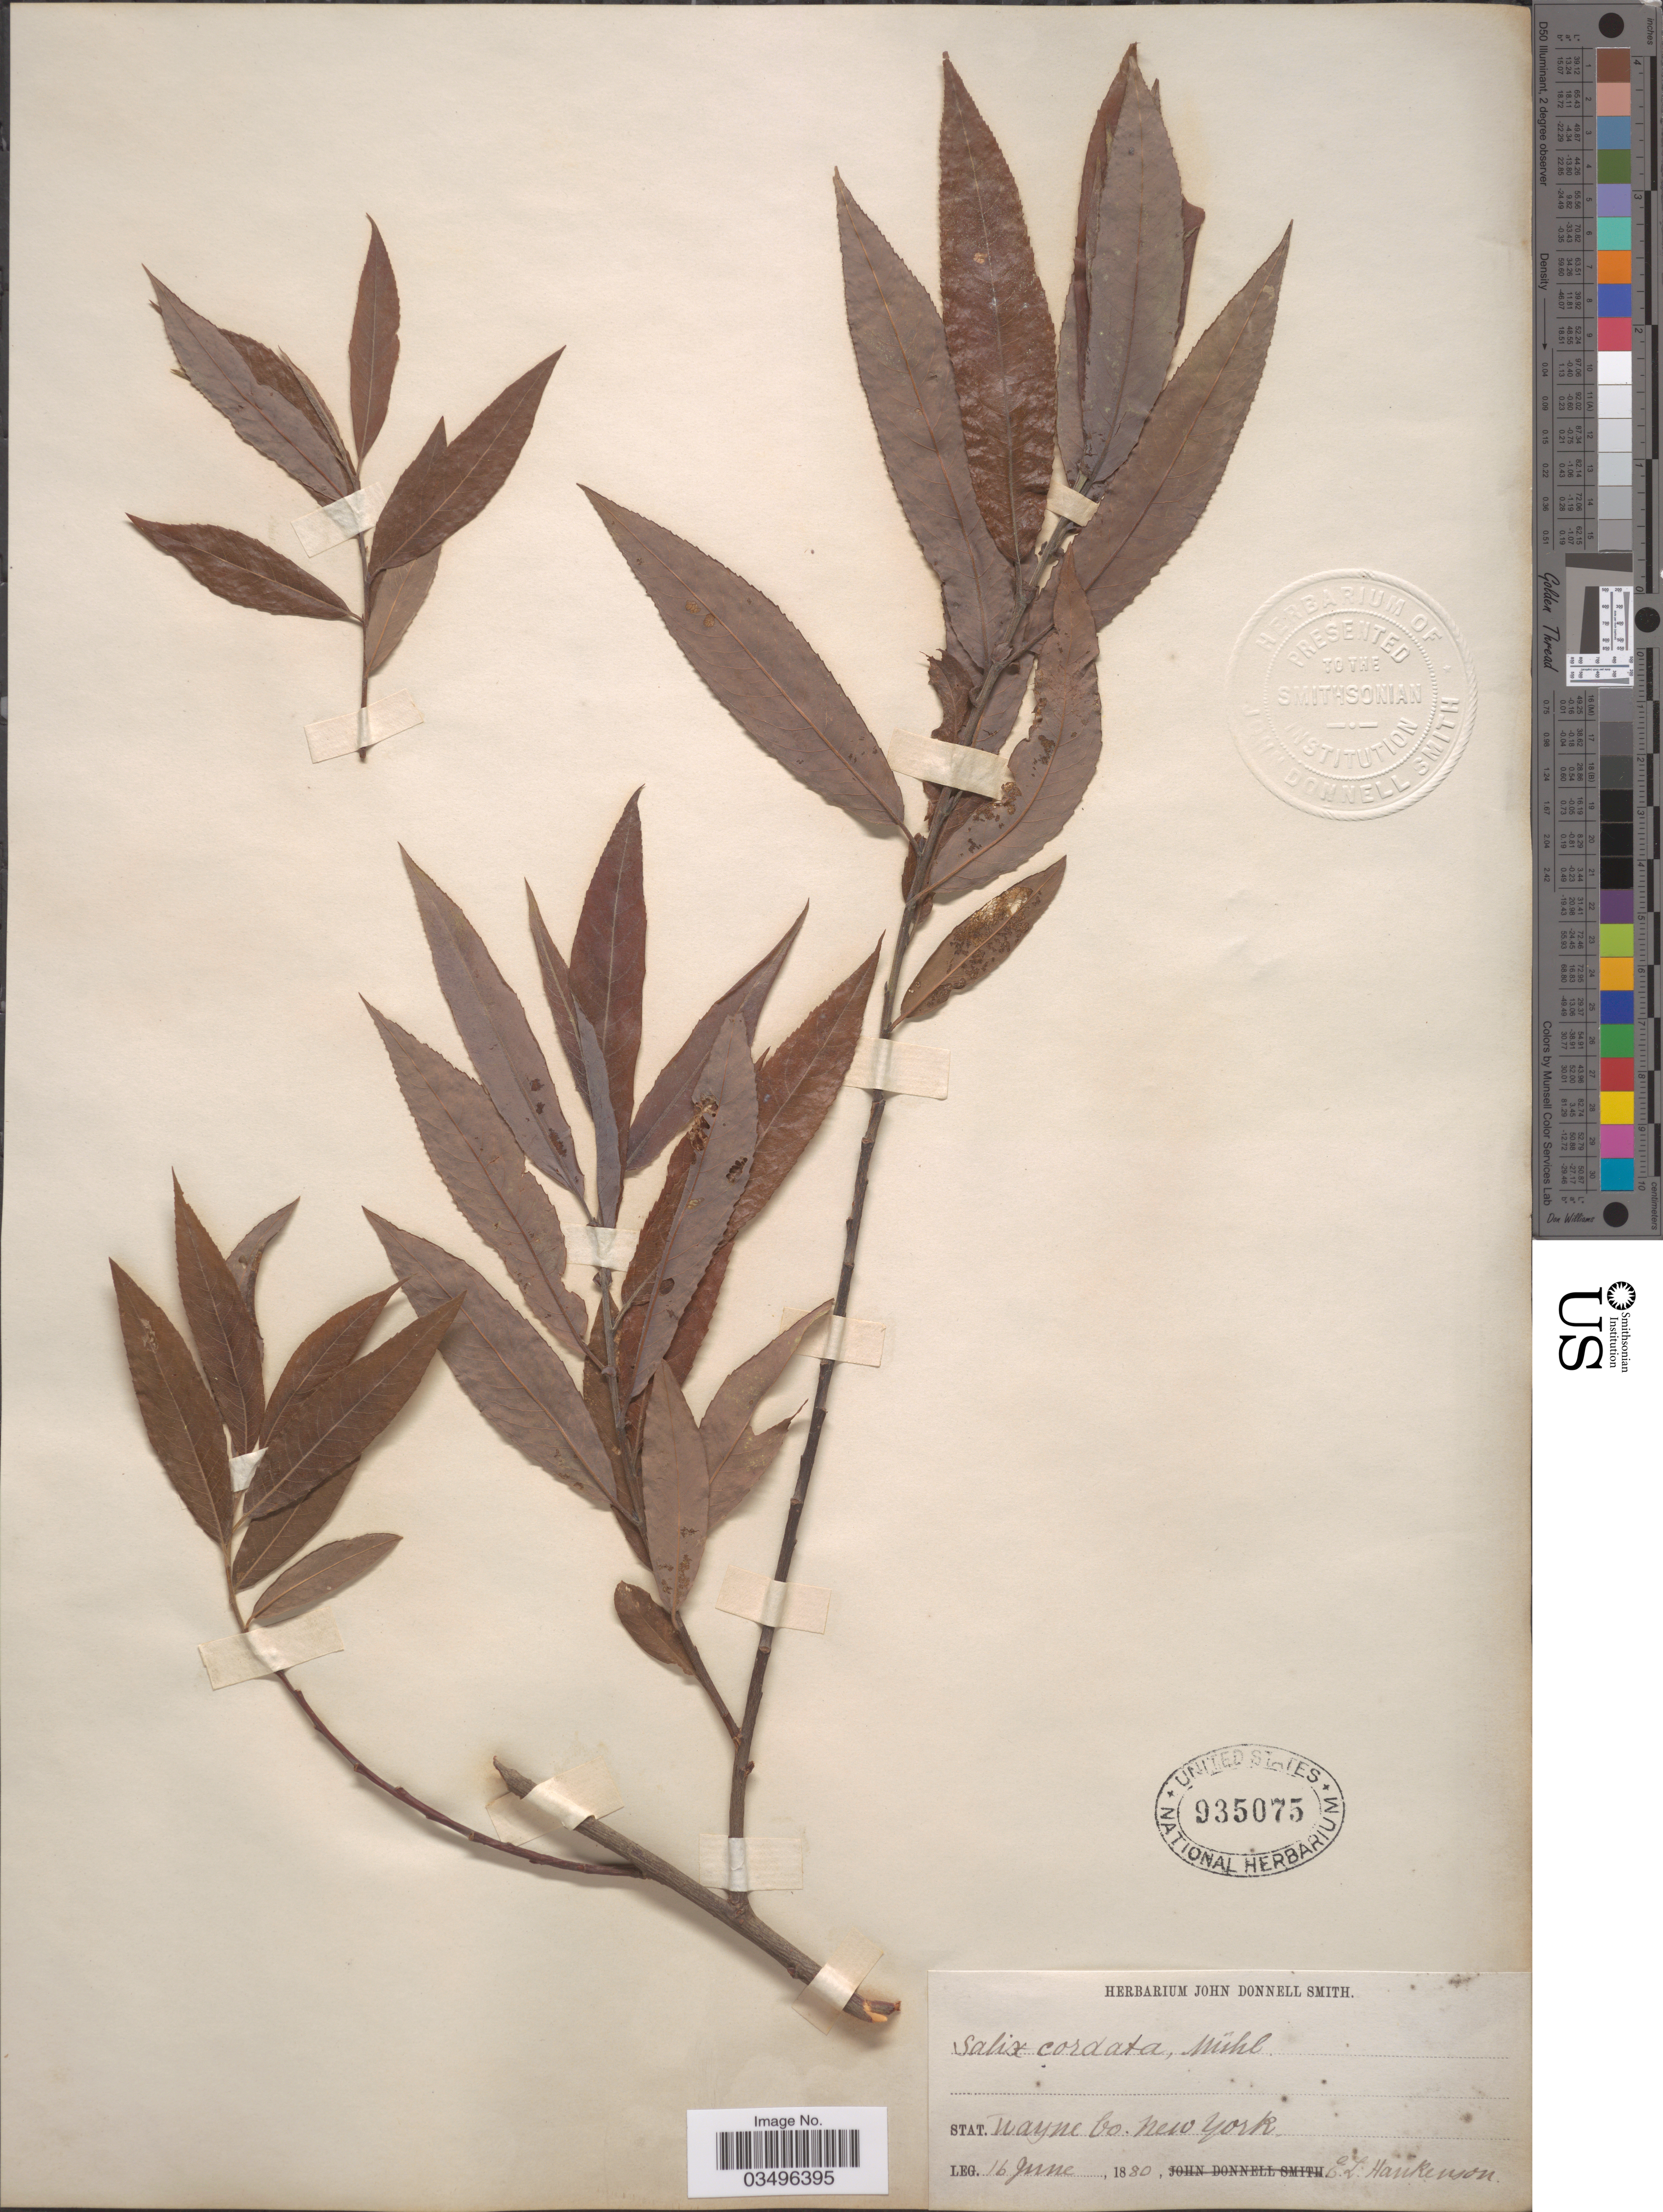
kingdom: Plantae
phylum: Tracheophyta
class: Magnoliopsida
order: Malpighiales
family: Salicaceae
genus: Salix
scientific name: Salix cordata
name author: Michx.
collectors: E. Hankenson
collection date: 1880-06-16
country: United States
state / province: New York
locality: Stat. Wayne Co.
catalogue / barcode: US 935075